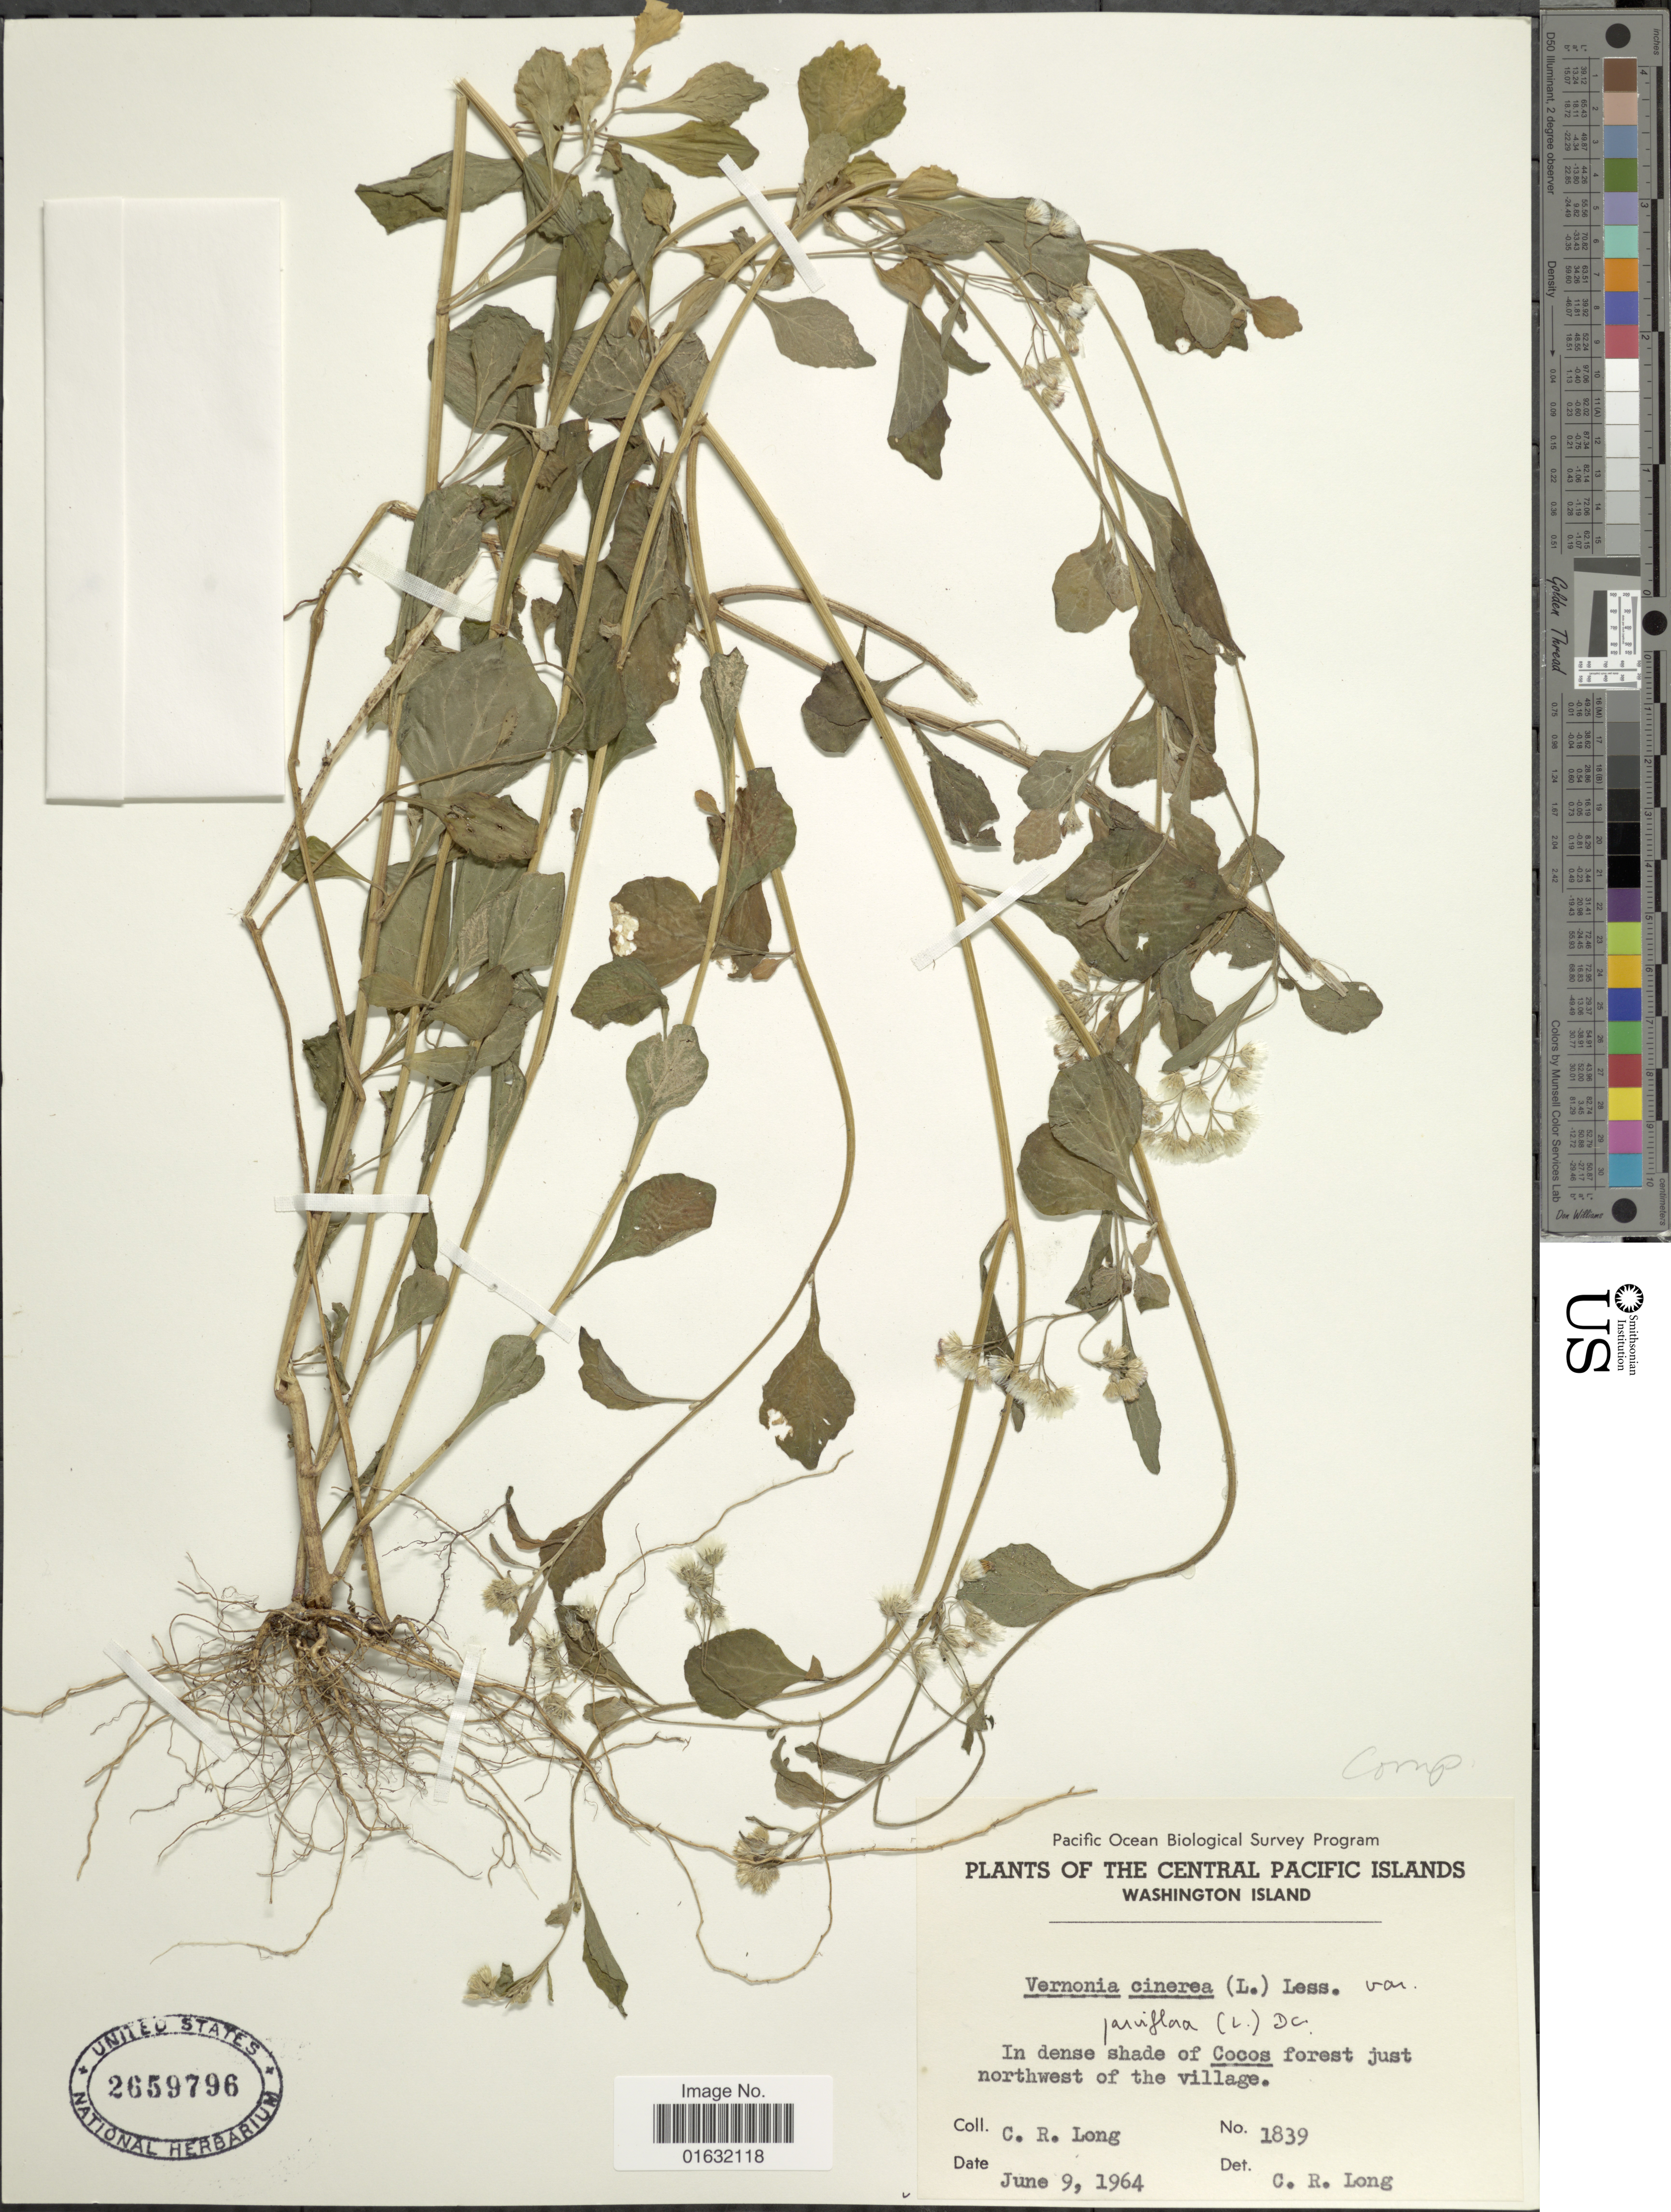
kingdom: Plantae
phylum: Tracheophyta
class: Magnoliopsida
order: Asterales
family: Asteraceae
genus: Cyanthillium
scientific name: Cyanthillium cinereum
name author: (L.) H. Rob.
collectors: C. R. Long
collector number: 1839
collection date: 1964-06-09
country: Kiribati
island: Teraina [Washington Island]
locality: The Central Pacific Islands, Washington Island, in dense shade of Cocos forest just northwest of the village.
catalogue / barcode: US 2659796